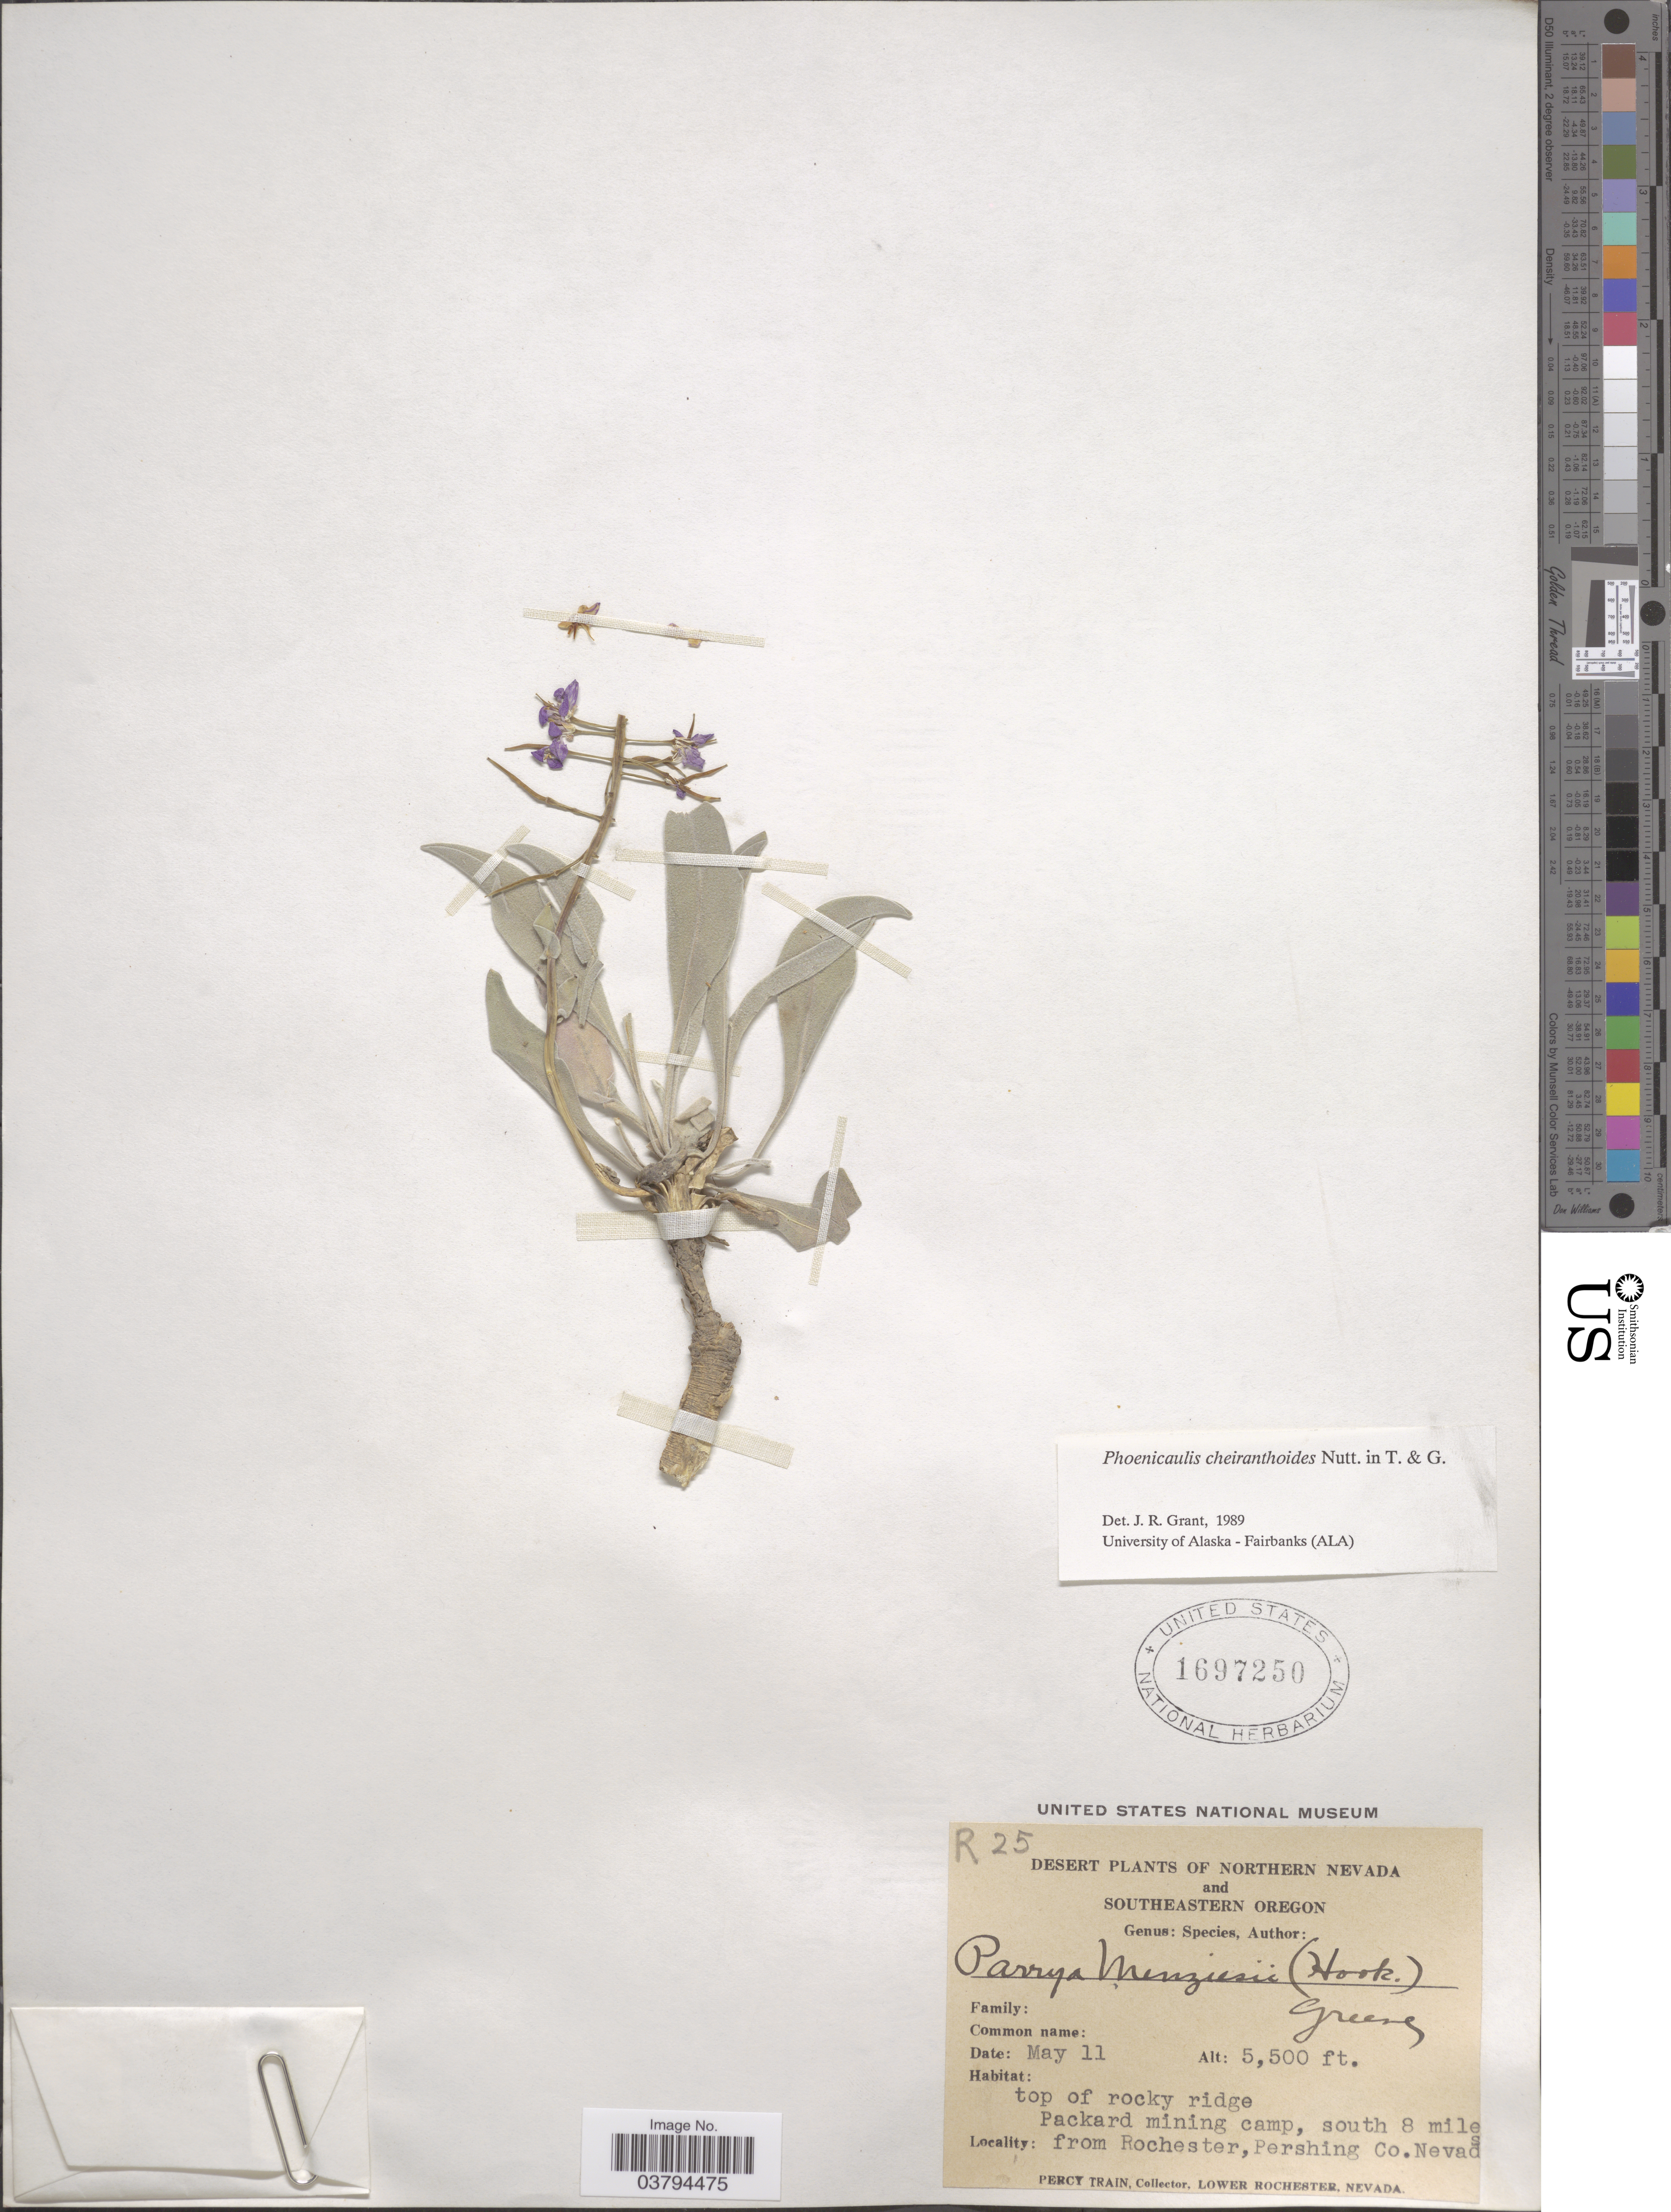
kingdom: Plantae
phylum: Tracheophyta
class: Magnoliopsida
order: Brassicales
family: Brassicaceae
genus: Phoenicaulis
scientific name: Phoenicaulis cheiranthoides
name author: Nutt.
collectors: P. Train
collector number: R25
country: United States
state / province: Nevada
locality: Northern Nevada and Southeastern Oregon. Top of rocky ridge Packard mining camp, south 8 miles from Rochester, Pershing Co.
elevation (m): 1676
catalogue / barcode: US 1697250